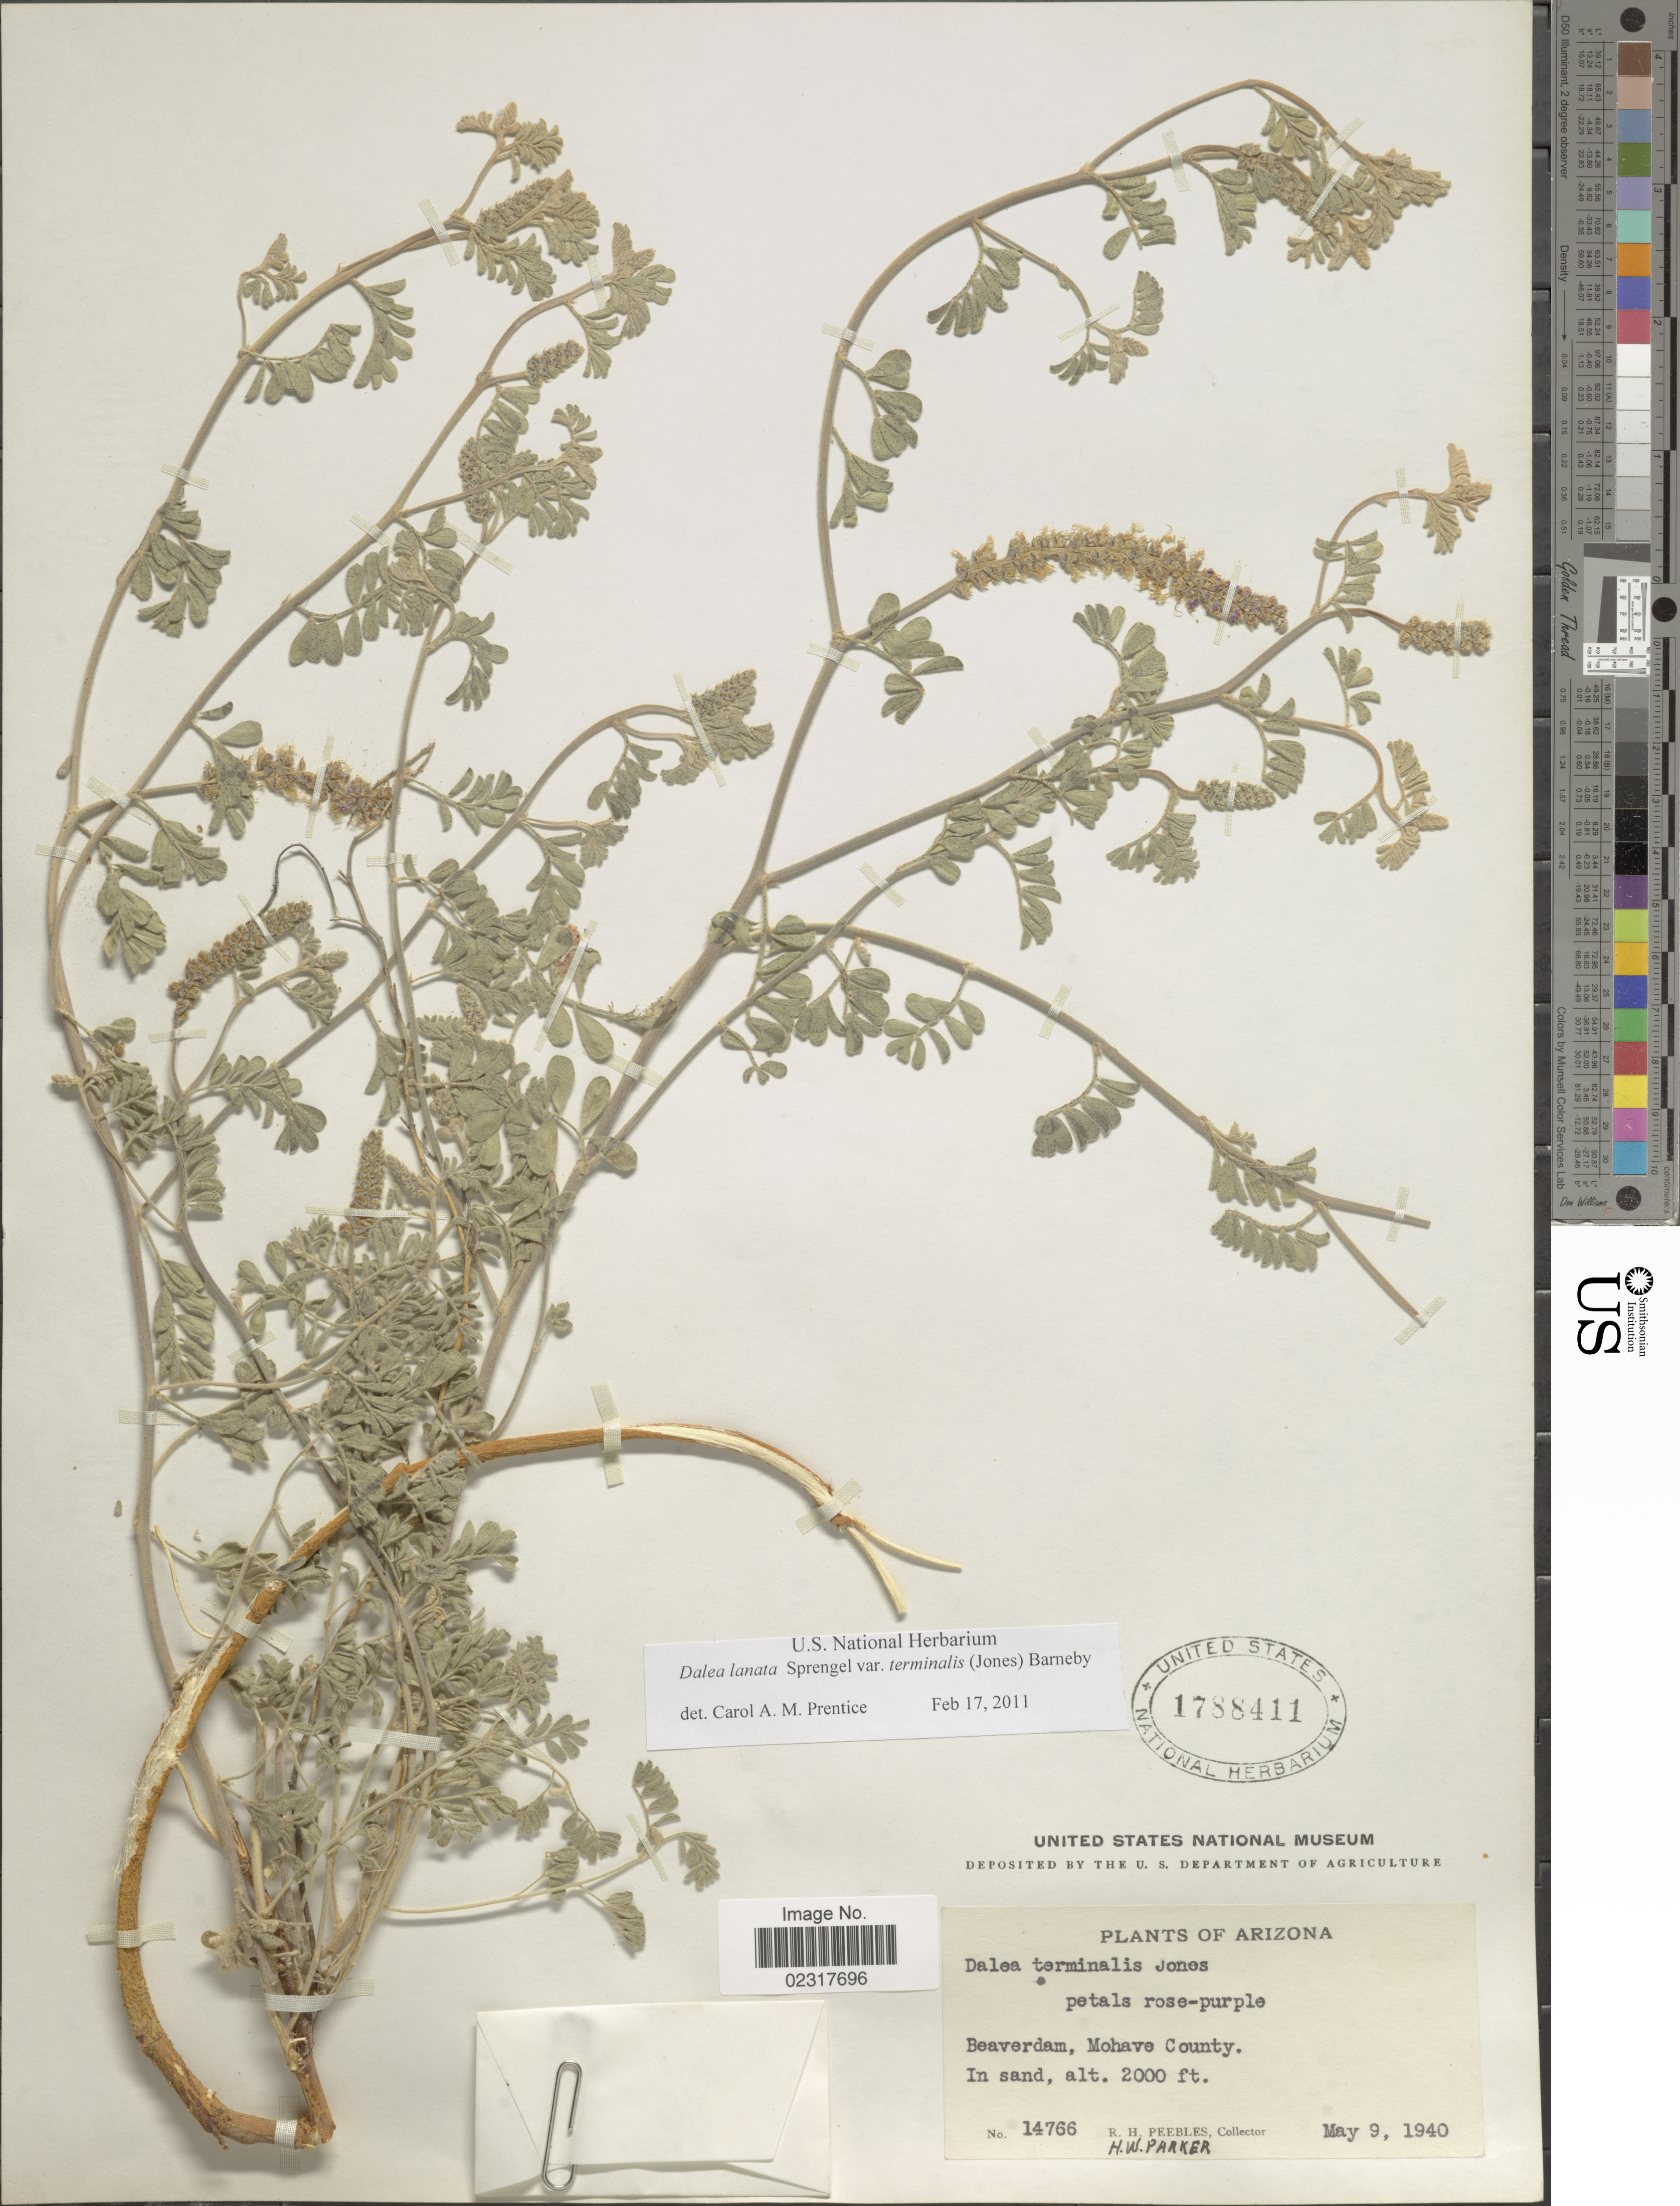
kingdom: Plantae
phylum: Tracheophyta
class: Magnoliopsida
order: Fabales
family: Fabaceae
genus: Dalea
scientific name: Dalea lanata var. terminalis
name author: (M.E. Jones) Barneby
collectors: R. H. Peebles & H. W. Parker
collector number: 14766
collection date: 1940-05-09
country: United States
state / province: Arizona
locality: Beaverdam, Mohave County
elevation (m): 610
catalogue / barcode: US 1788411